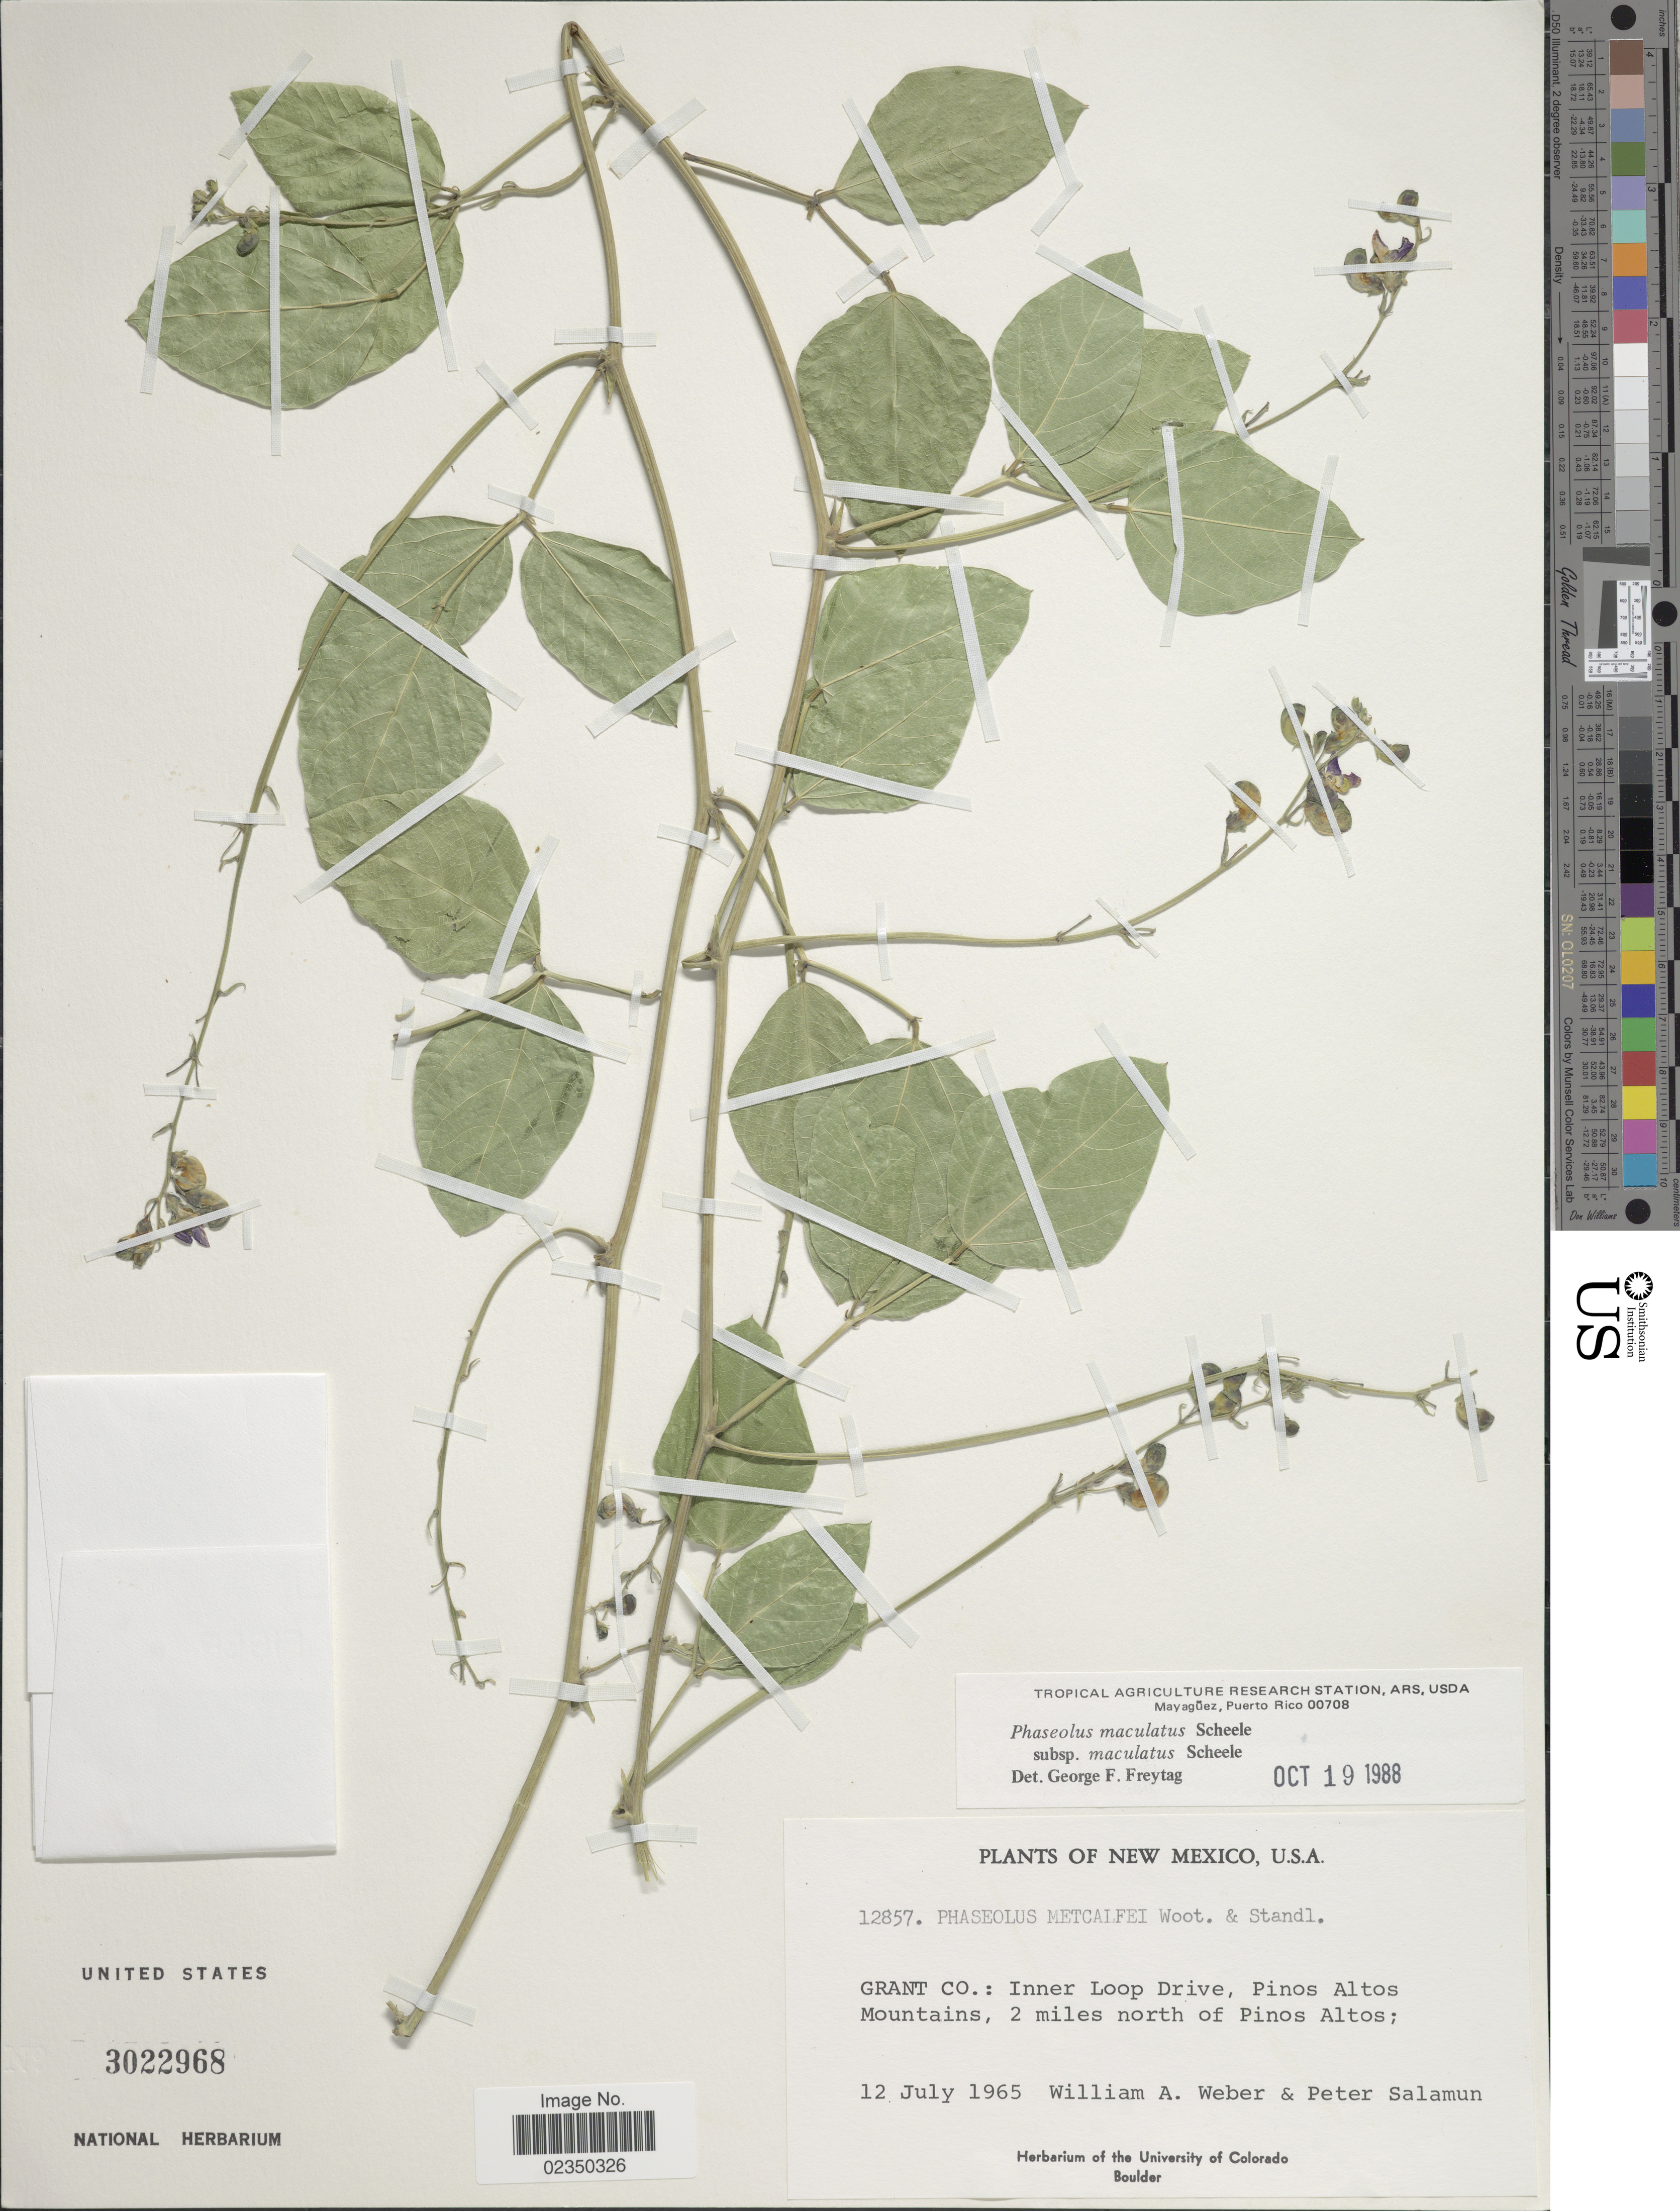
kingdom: Plantae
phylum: Tracheophyta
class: Magnoliopsida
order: Fabales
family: Fabaceae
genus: Phaseolus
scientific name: Phaseolus maculatus subsp. maculatus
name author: Scheele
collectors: W. A. Weber & P. Salamun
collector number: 12857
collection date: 1965-07-12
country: United States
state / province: New Mexico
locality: Grant Co., Inner Loop Drive, Pinos Altos Mountains, 2 miles north of Pinos Altos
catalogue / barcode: US 3022968